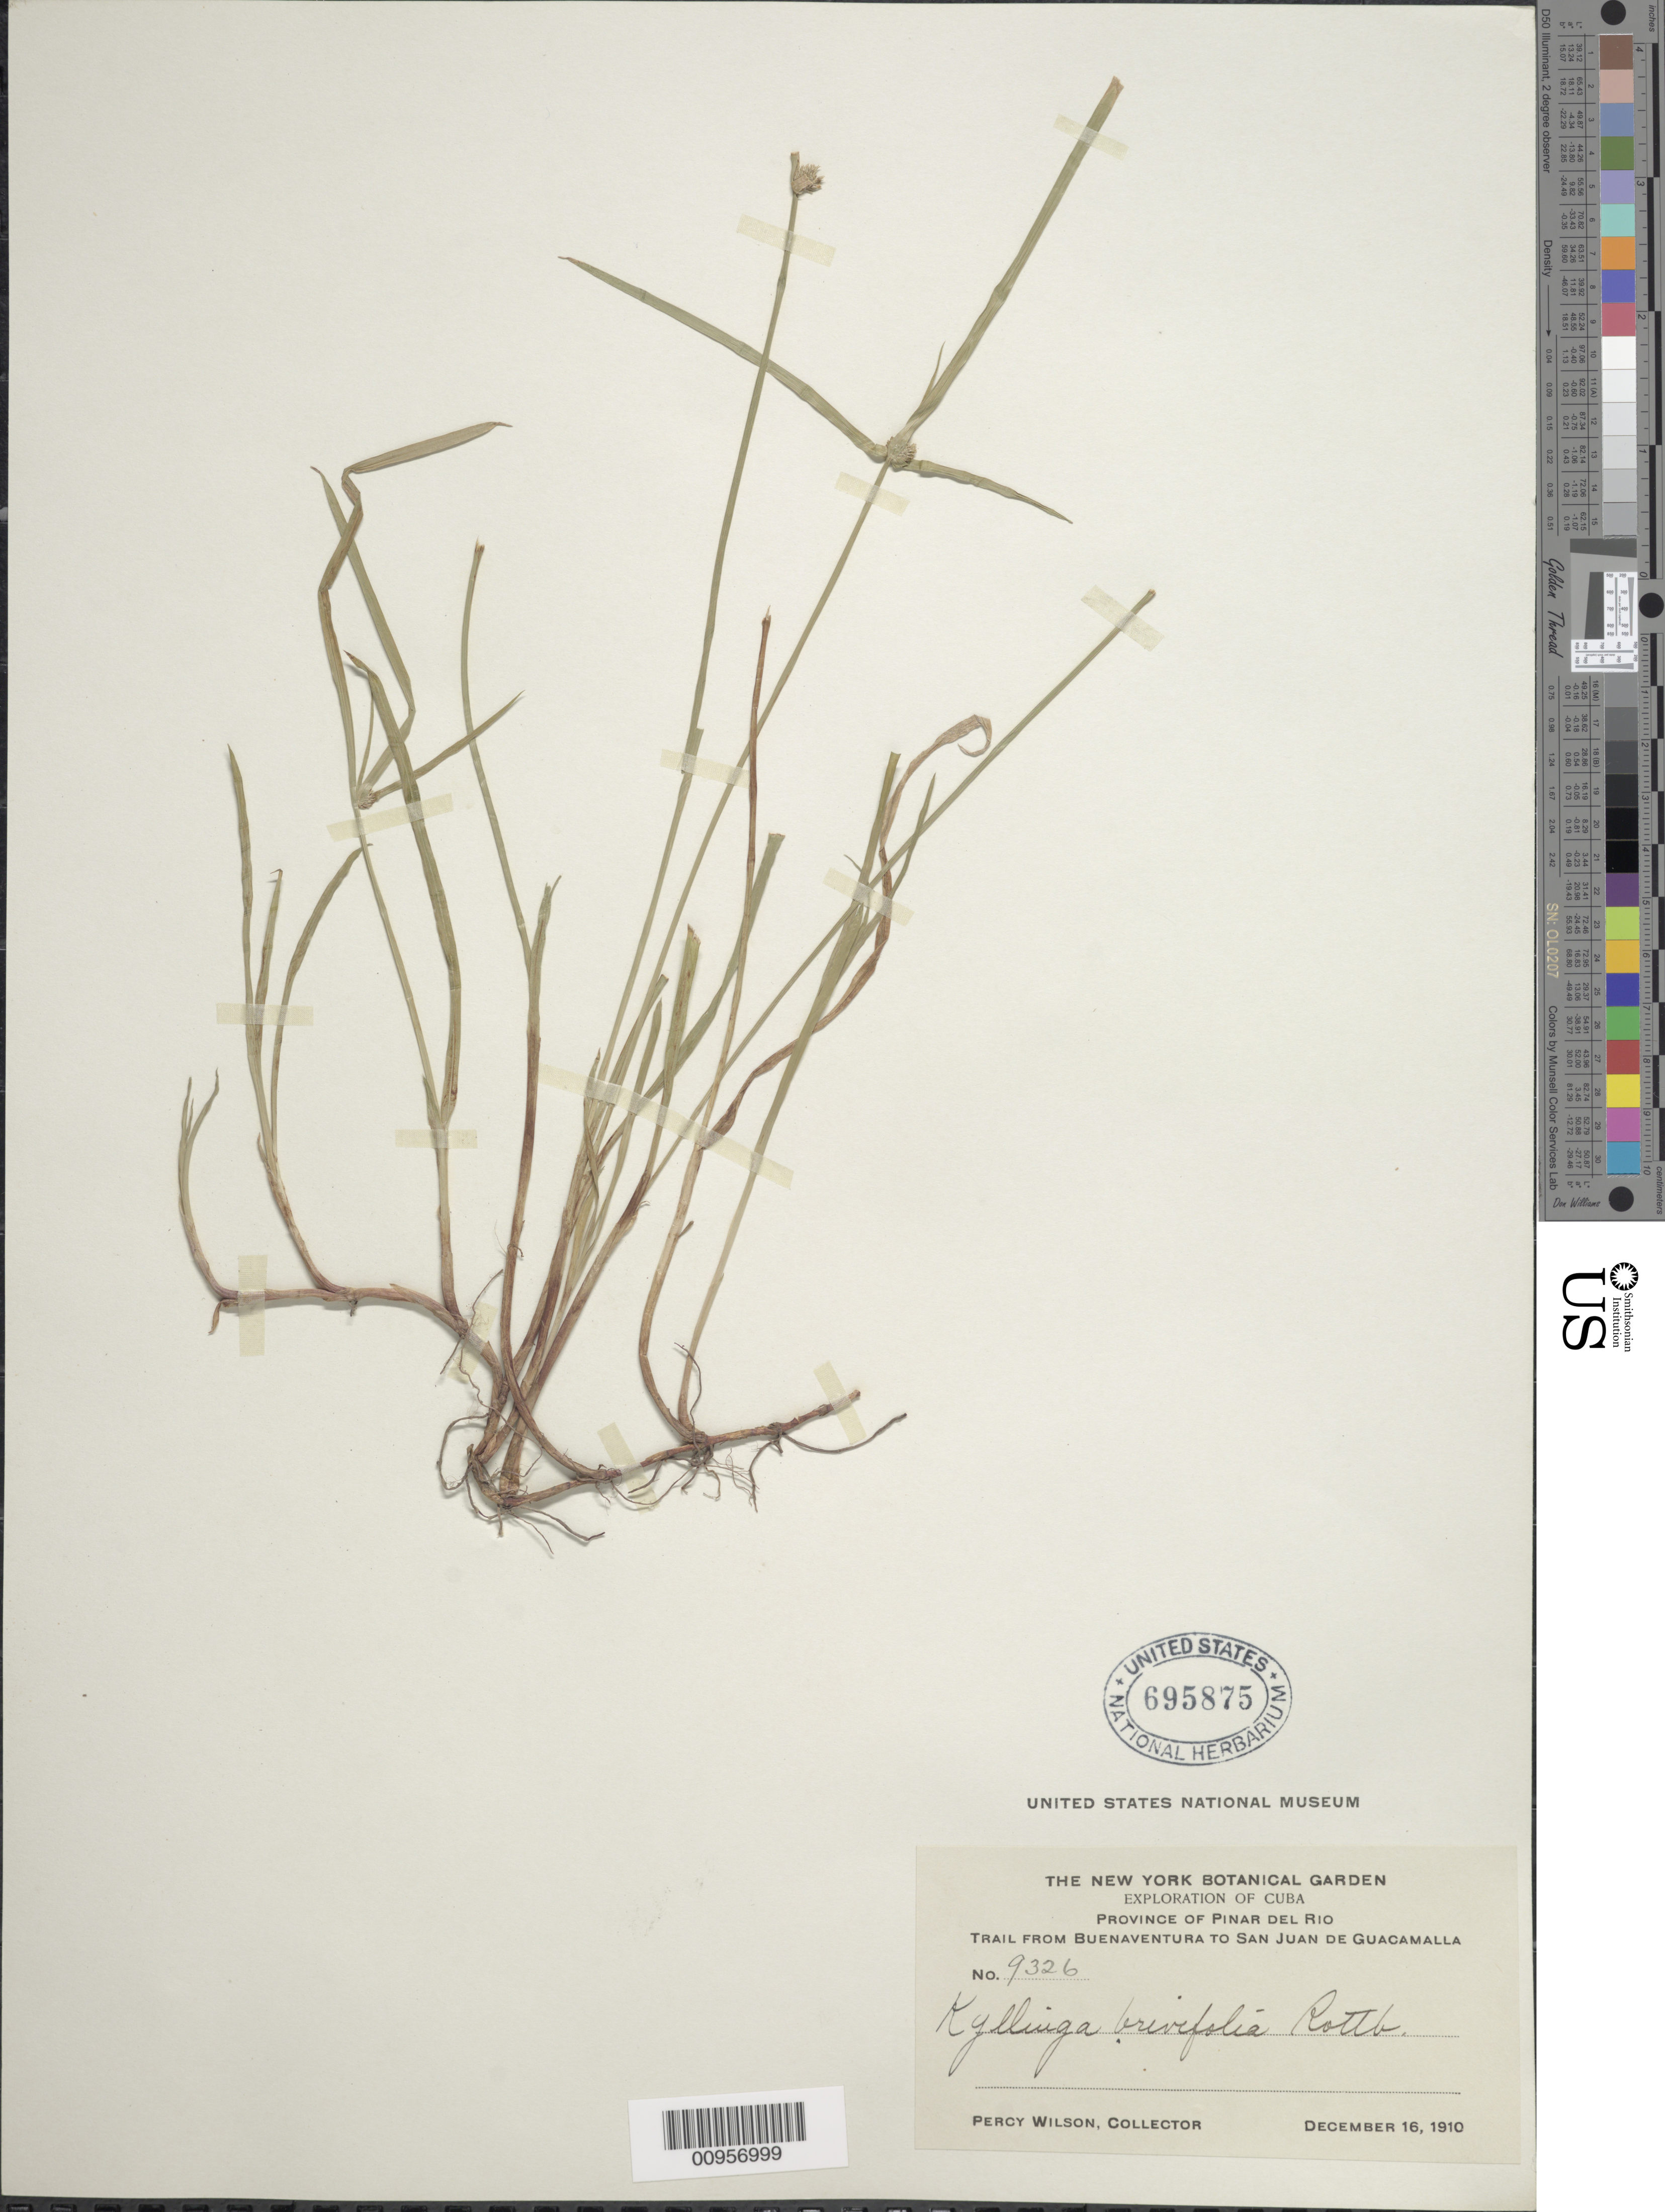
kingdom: Plantae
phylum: Tracheophyta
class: Liliopsida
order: Poales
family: Cyperaceae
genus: Cyperus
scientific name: Cyperus brevifolius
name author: (Rottb.) Hassk.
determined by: Strong, M. T., (US), Smithsonian Institution - National Museum of Natural History (UNITED STATES)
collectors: P. Wilson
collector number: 9326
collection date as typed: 16 Dec 1910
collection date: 1910-12-16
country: Cuba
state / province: Pinar del Rio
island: Cuba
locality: Trail from Buenaventura to San Juan de Guacamalla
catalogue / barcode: US 695875